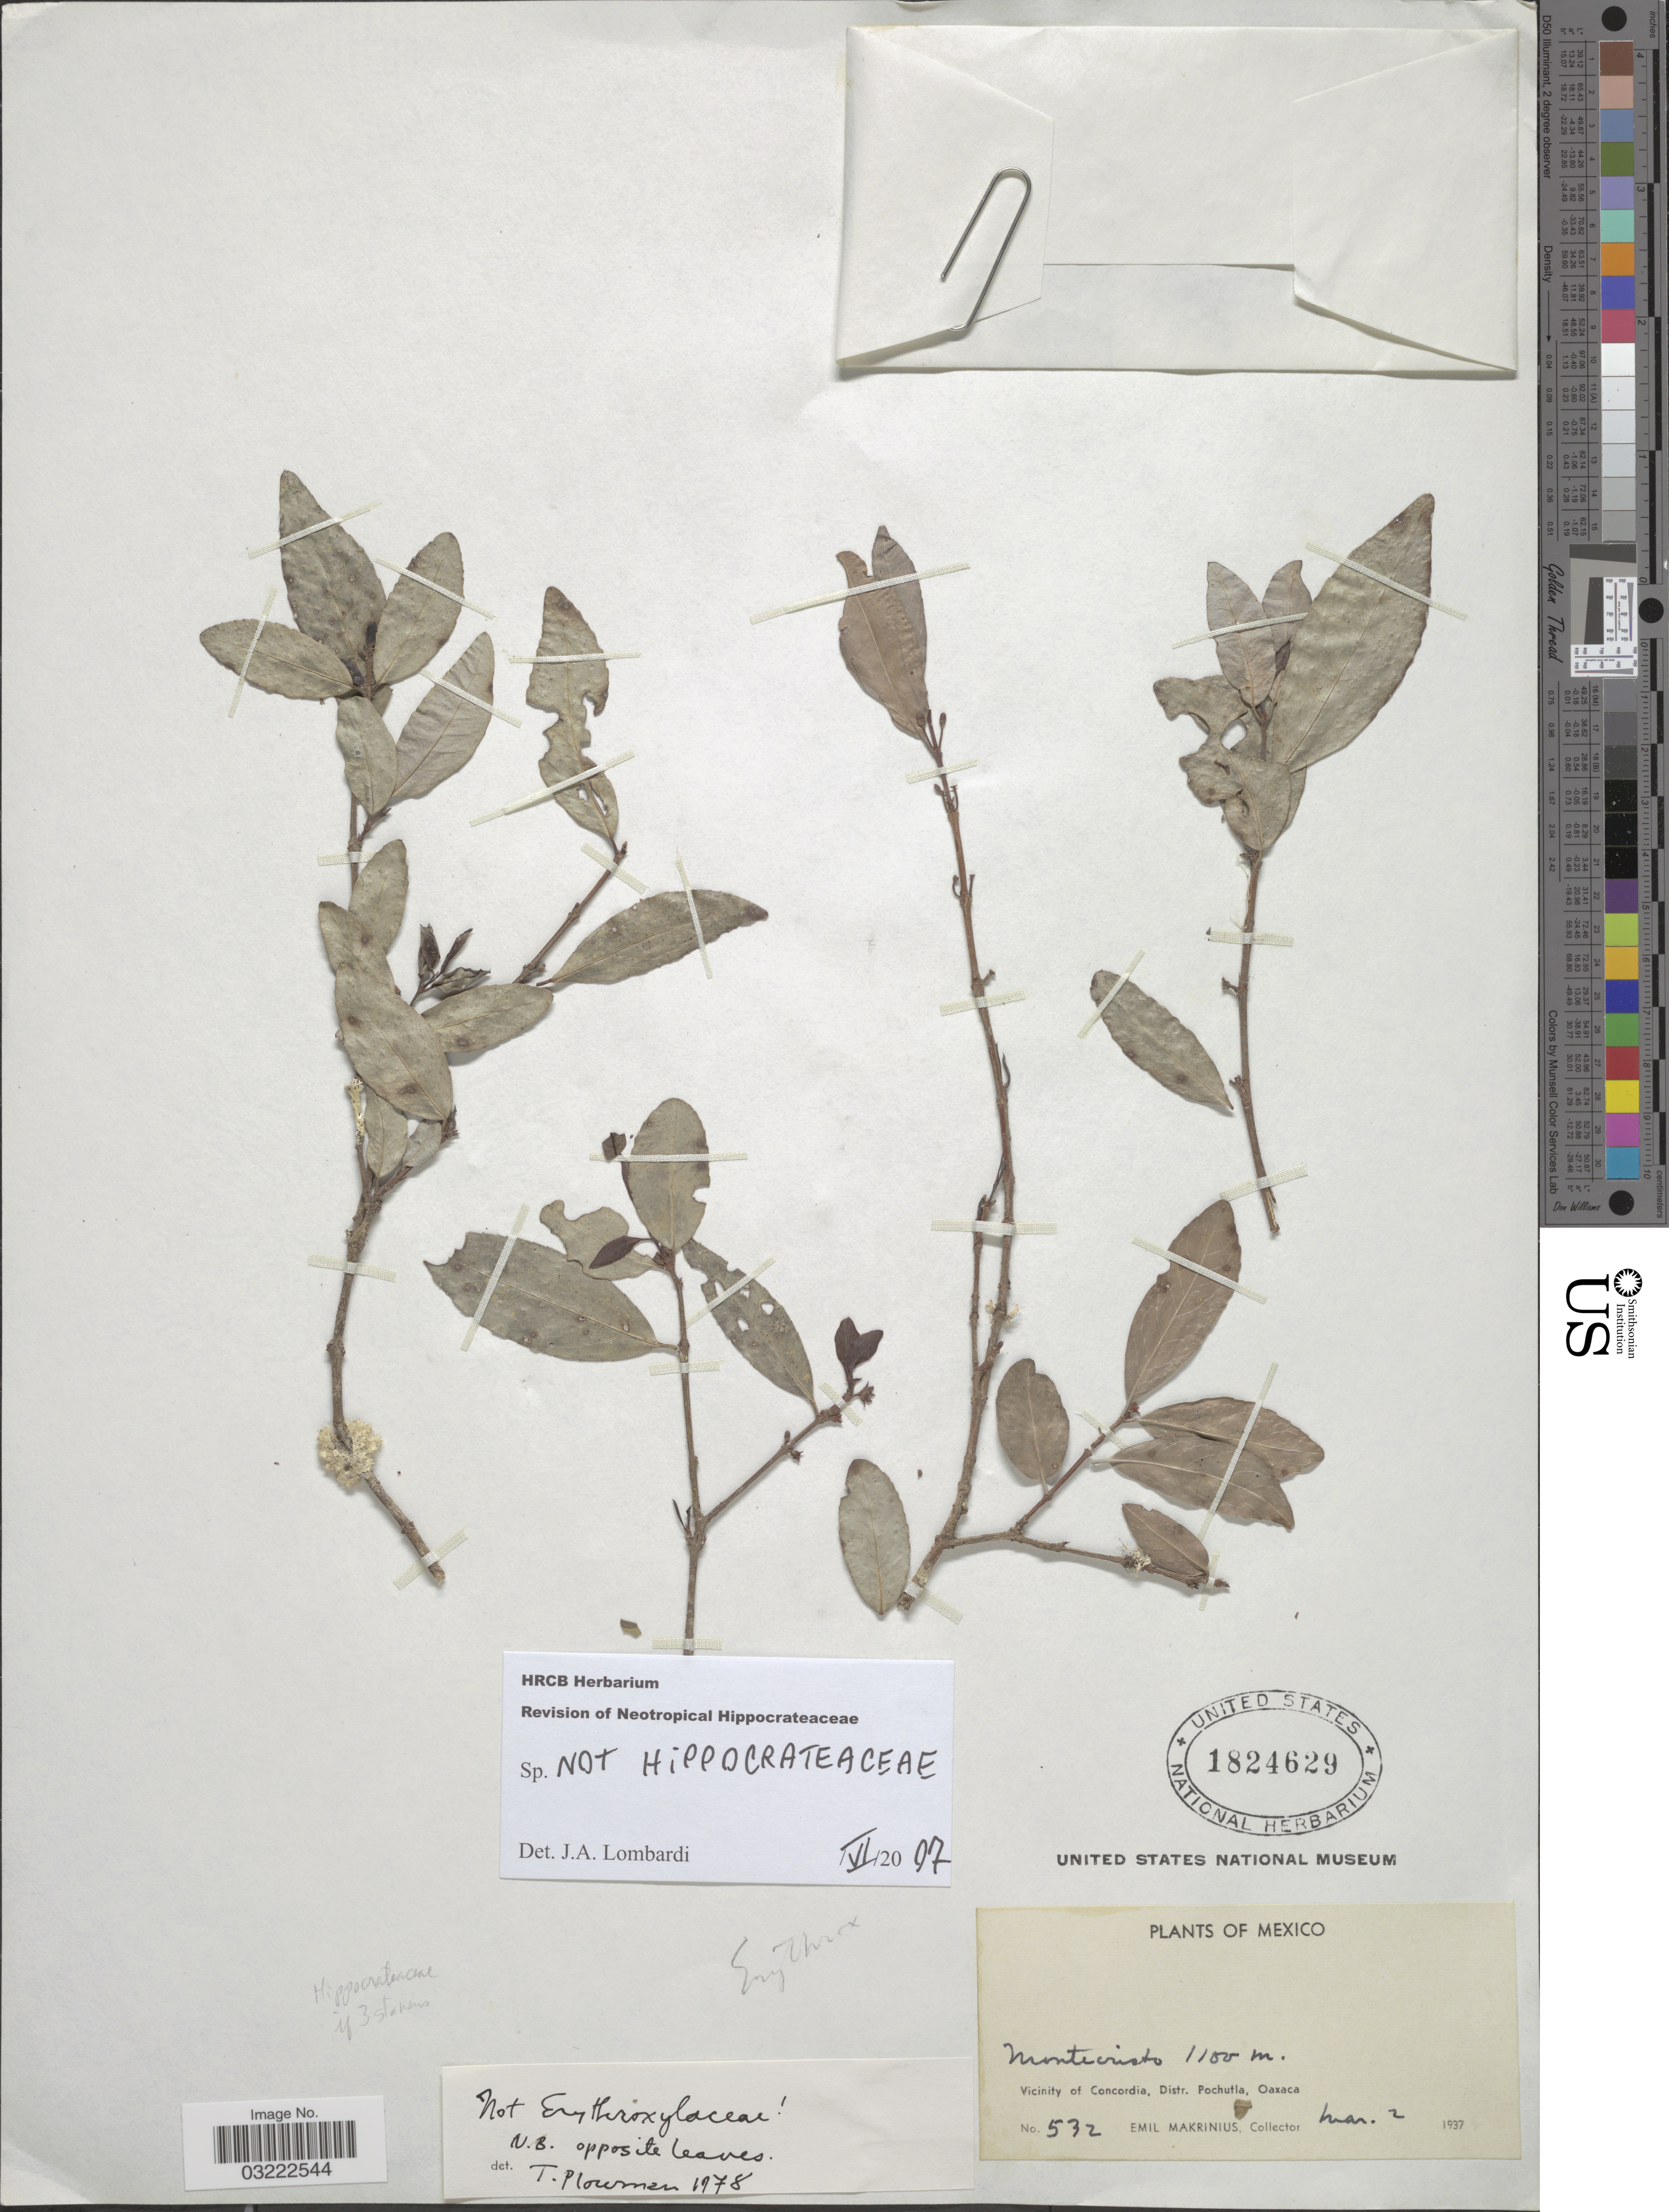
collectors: E. Makrinius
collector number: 532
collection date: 1937-03-02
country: Mexico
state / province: Oaxaca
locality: Montecristo, Vicinity of Concordia, Distr. Pochutla.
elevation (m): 1100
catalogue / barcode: US 1824629